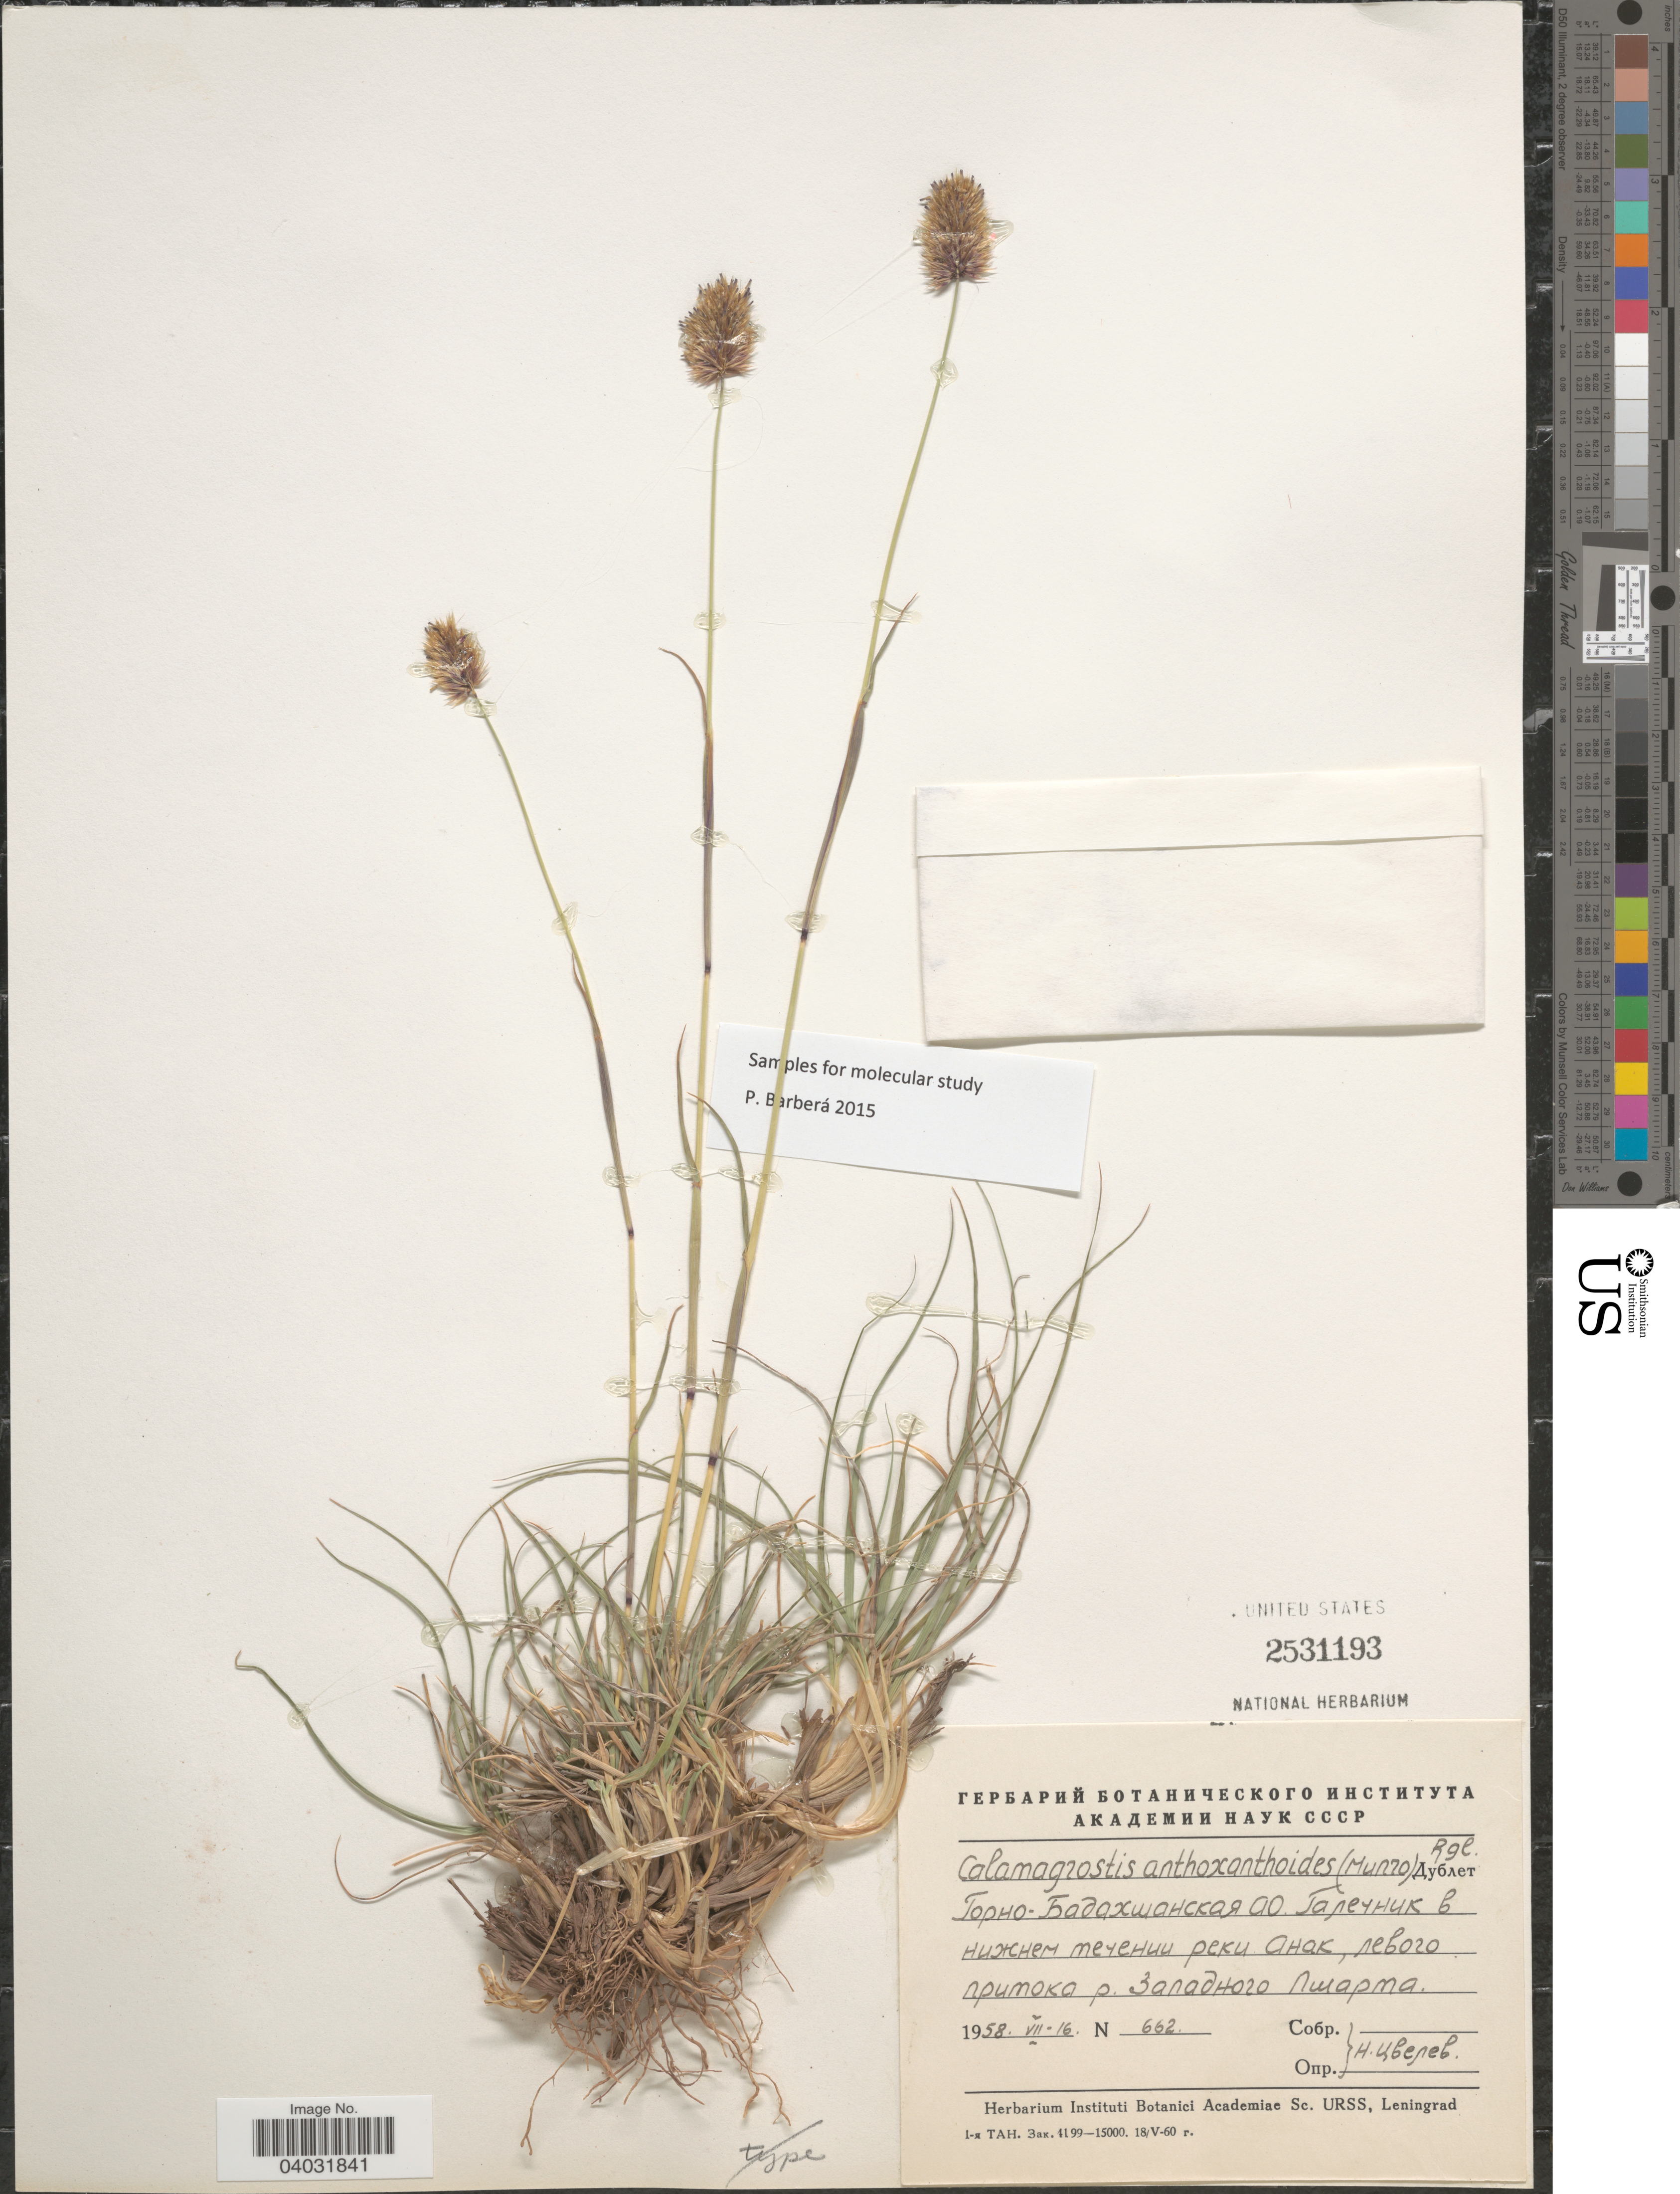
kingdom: Plantae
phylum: Tracheophyta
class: Liliopsida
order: Poales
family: Poaceae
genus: Calamagrostis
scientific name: Calamagrostis anthoxanthoides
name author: (Munro ex Hook. f.) Regel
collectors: N. Tsvelev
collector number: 662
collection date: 1958-07-16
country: Tajikistan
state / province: Gorno-Badakhstan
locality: Anak river, left inflow of river Psharti Gharbí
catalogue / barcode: US 2531193